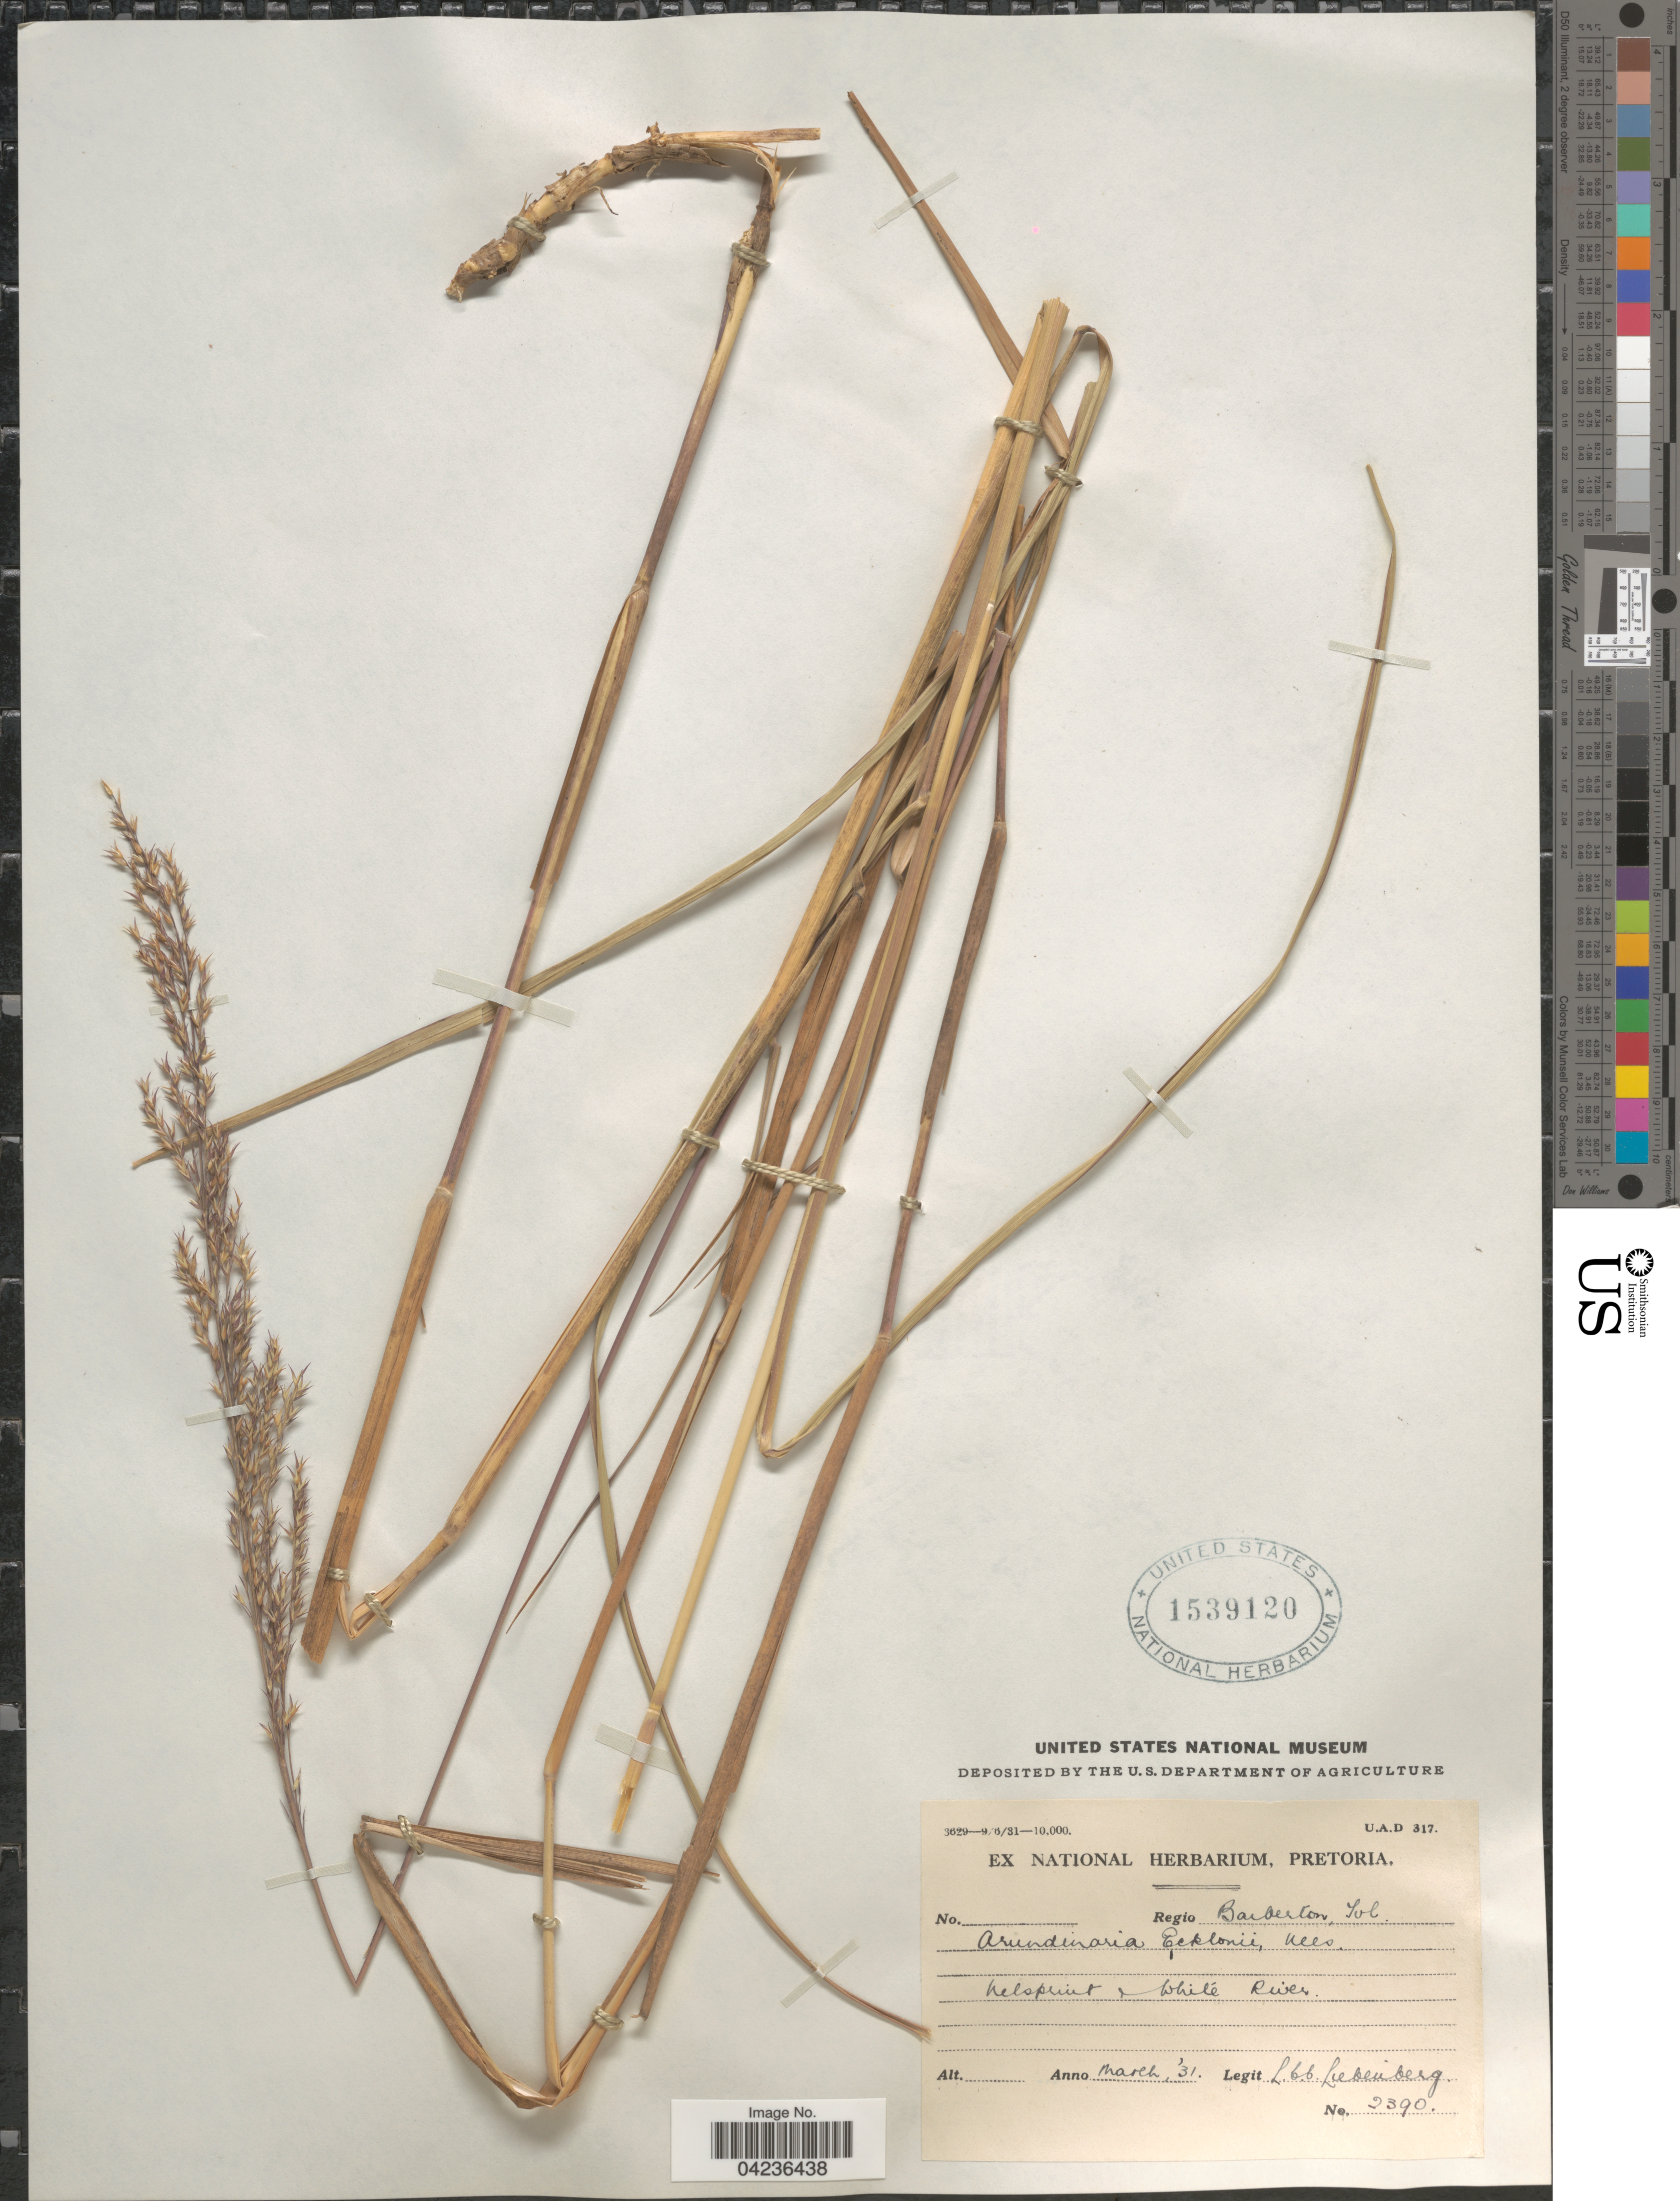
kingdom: Plantae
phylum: Tracheophyta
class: Liliopsida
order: Poales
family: Poaceae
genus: Arundinella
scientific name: Arundinella nepalensis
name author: Trin.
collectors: L. Liebenberg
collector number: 2390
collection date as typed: Transcribed d/m/y: /3/31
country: South Africa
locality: Regio Barberton, Tvl. Nelspruit + White River.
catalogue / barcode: US 1539120